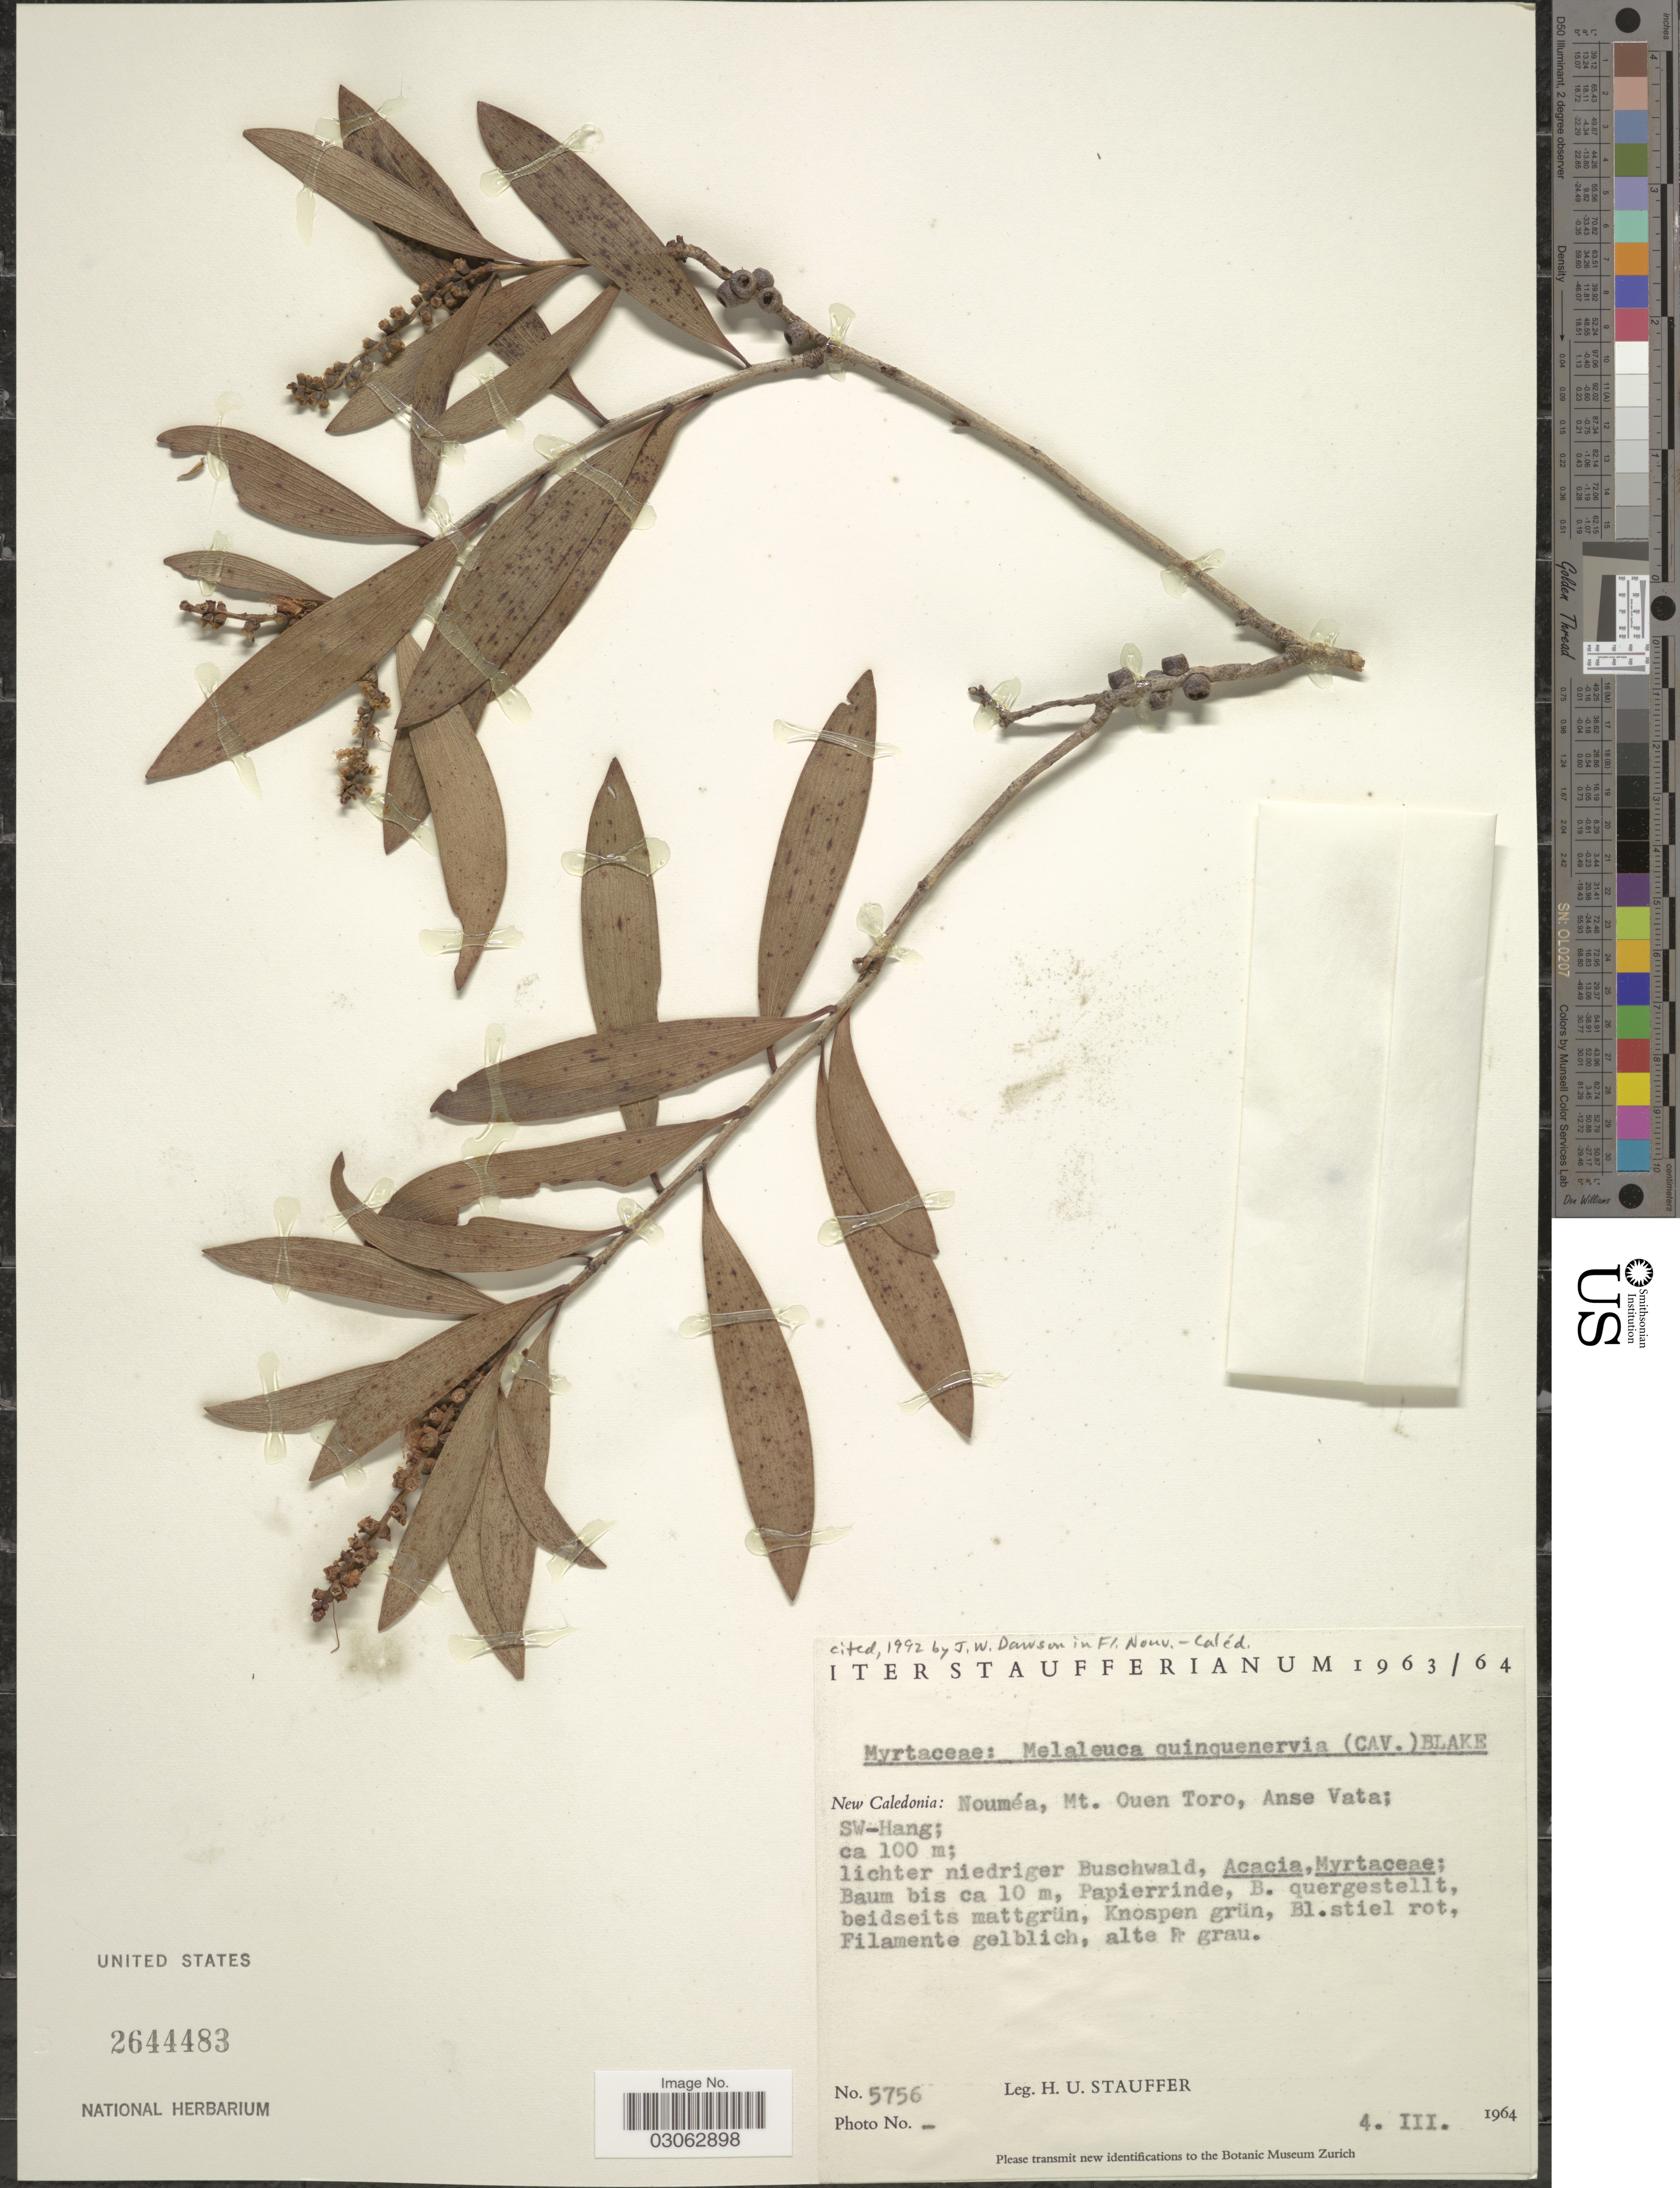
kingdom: Plantae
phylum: Tracheophyta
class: Magnoliopsida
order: Myrtales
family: Myrtaceae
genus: Melaleuca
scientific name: Melaleuca quinquenervia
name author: (Cav.) S.T. Blake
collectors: H. U. Stauffer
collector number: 5756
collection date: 1964-03-04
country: New Caledonia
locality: Nouméa, Mt. Ouen Toro, Anse Vata; SW-Hang.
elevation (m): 100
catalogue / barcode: US 2644483